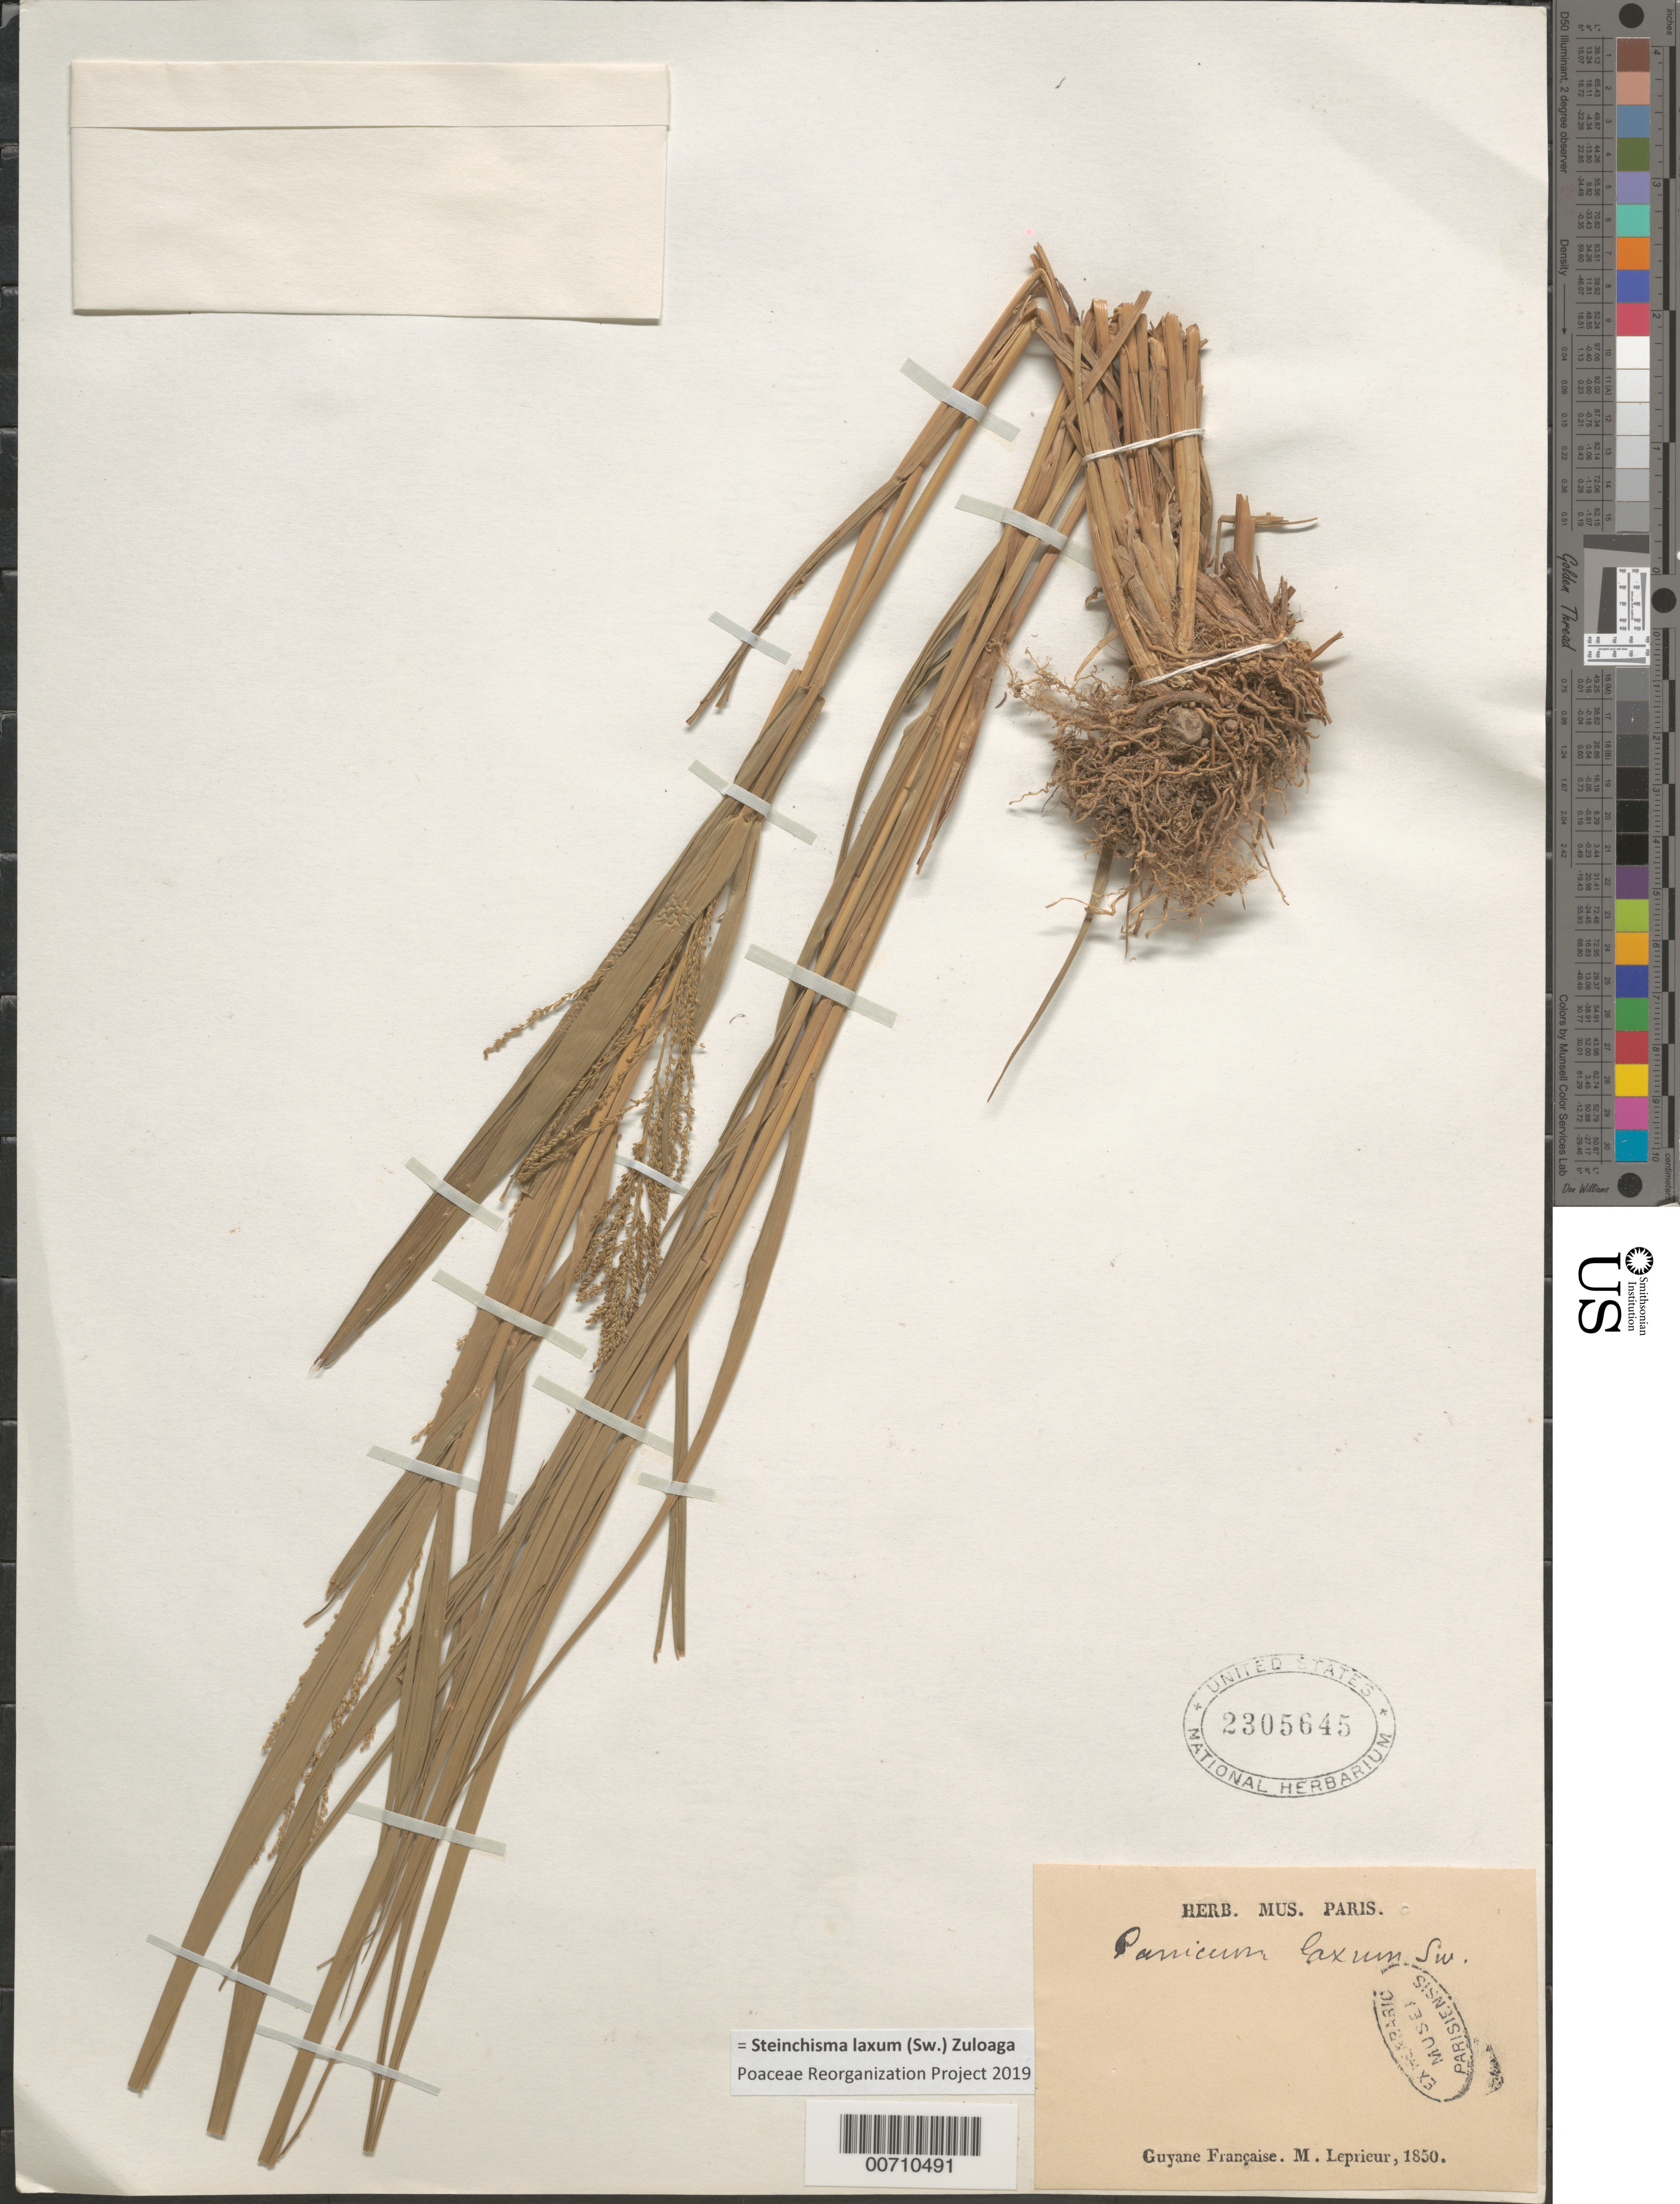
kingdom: Plantae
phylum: Tracheophyta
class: Liliopsida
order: Poales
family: Poaceae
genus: Panicum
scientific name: Panicum laxum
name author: Sw.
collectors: F. M. R. Leprieur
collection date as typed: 1850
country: French Guiana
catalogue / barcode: US 2305645